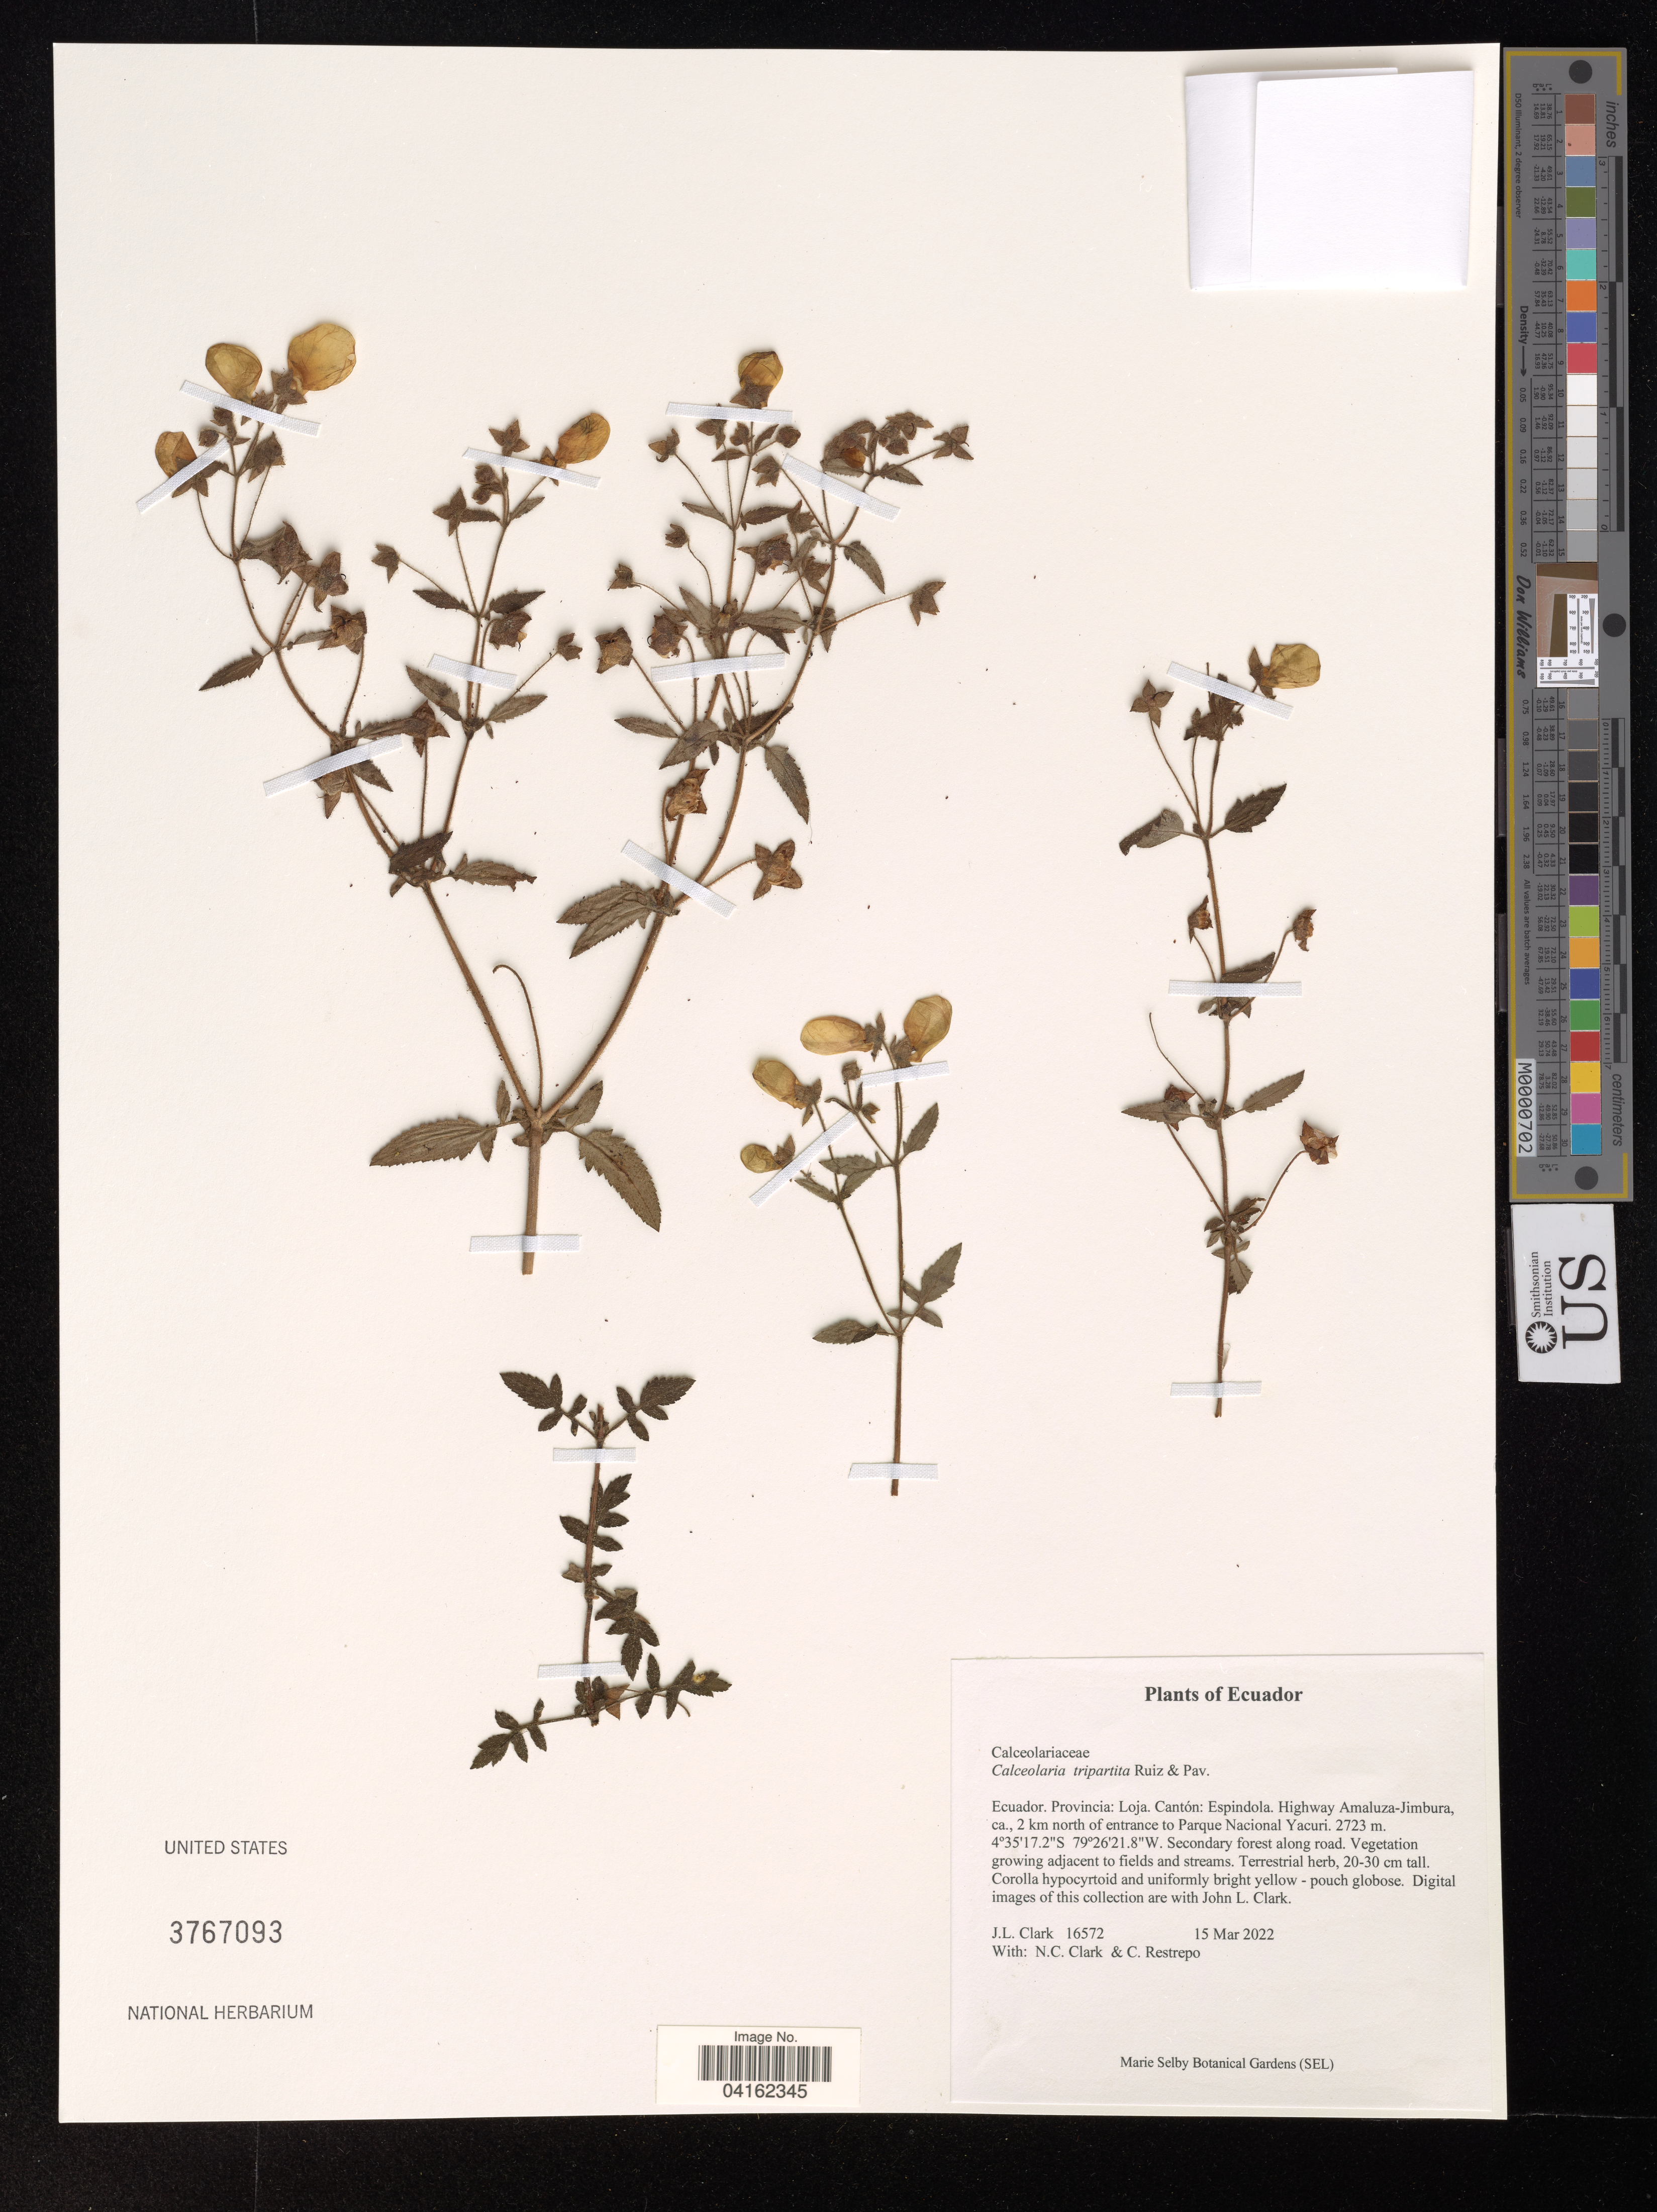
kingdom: Plantae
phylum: Tracheophyta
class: Magnoliopsida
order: Lamiales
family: Calceolariaceae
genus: Calceolaria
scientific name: Calceolaria tripartita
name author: Ruiz & Pav.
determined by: Clark, J. L., (SEL), The Marie Selby Botanical Garden (UNITED STATES)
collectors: J. L. Clark, N. C. Clark & C. Restrepo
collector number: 16572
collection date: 2022-03-15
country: Ecuador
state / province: Loja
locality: Cantón: Espindola. Highway Amaluza-Jimbura, ca., 2 km north of entrance to Parque Nacional Yacuri.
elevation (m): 2723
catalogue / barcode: US 3767093